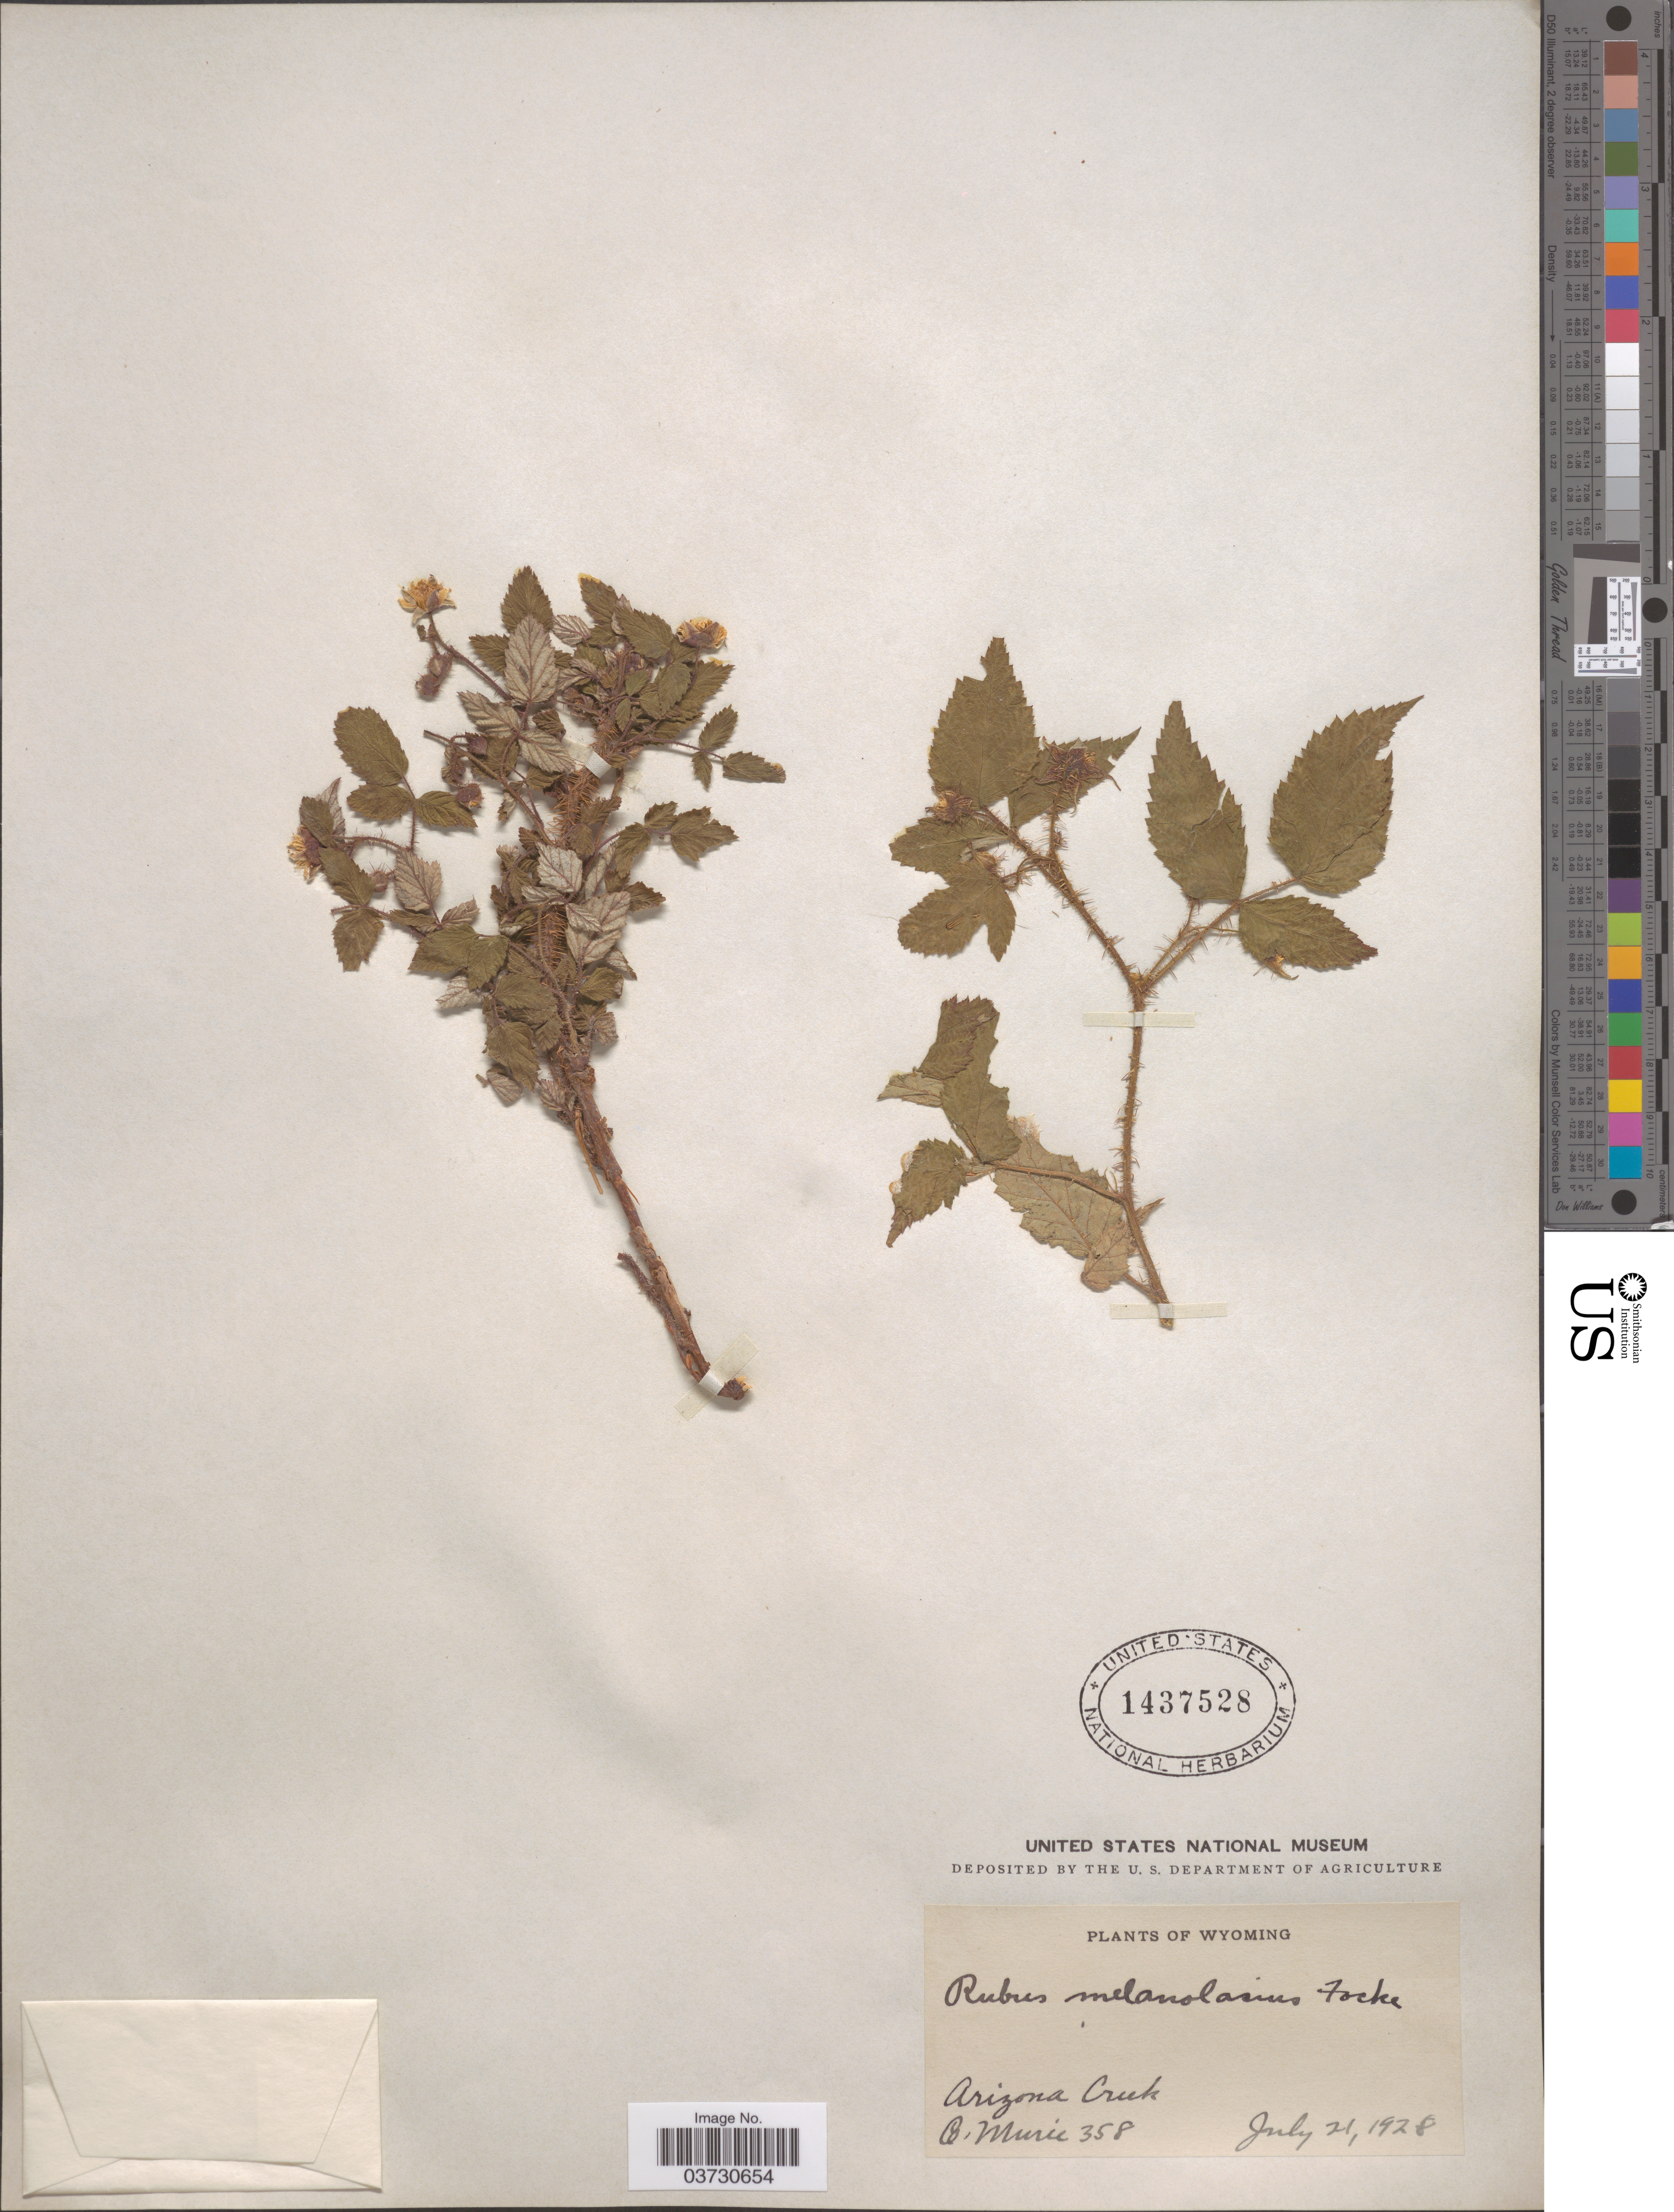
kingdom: Plantae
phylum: Tracheophyta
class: Magnoliopsida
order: Rosales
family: Rosaceae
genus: Rubus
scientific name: Rubus melanolasius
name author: Dieck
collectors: A. Murie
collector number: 358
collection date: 1928-07-21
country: United States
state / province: Wyoming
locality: Arizona Creek.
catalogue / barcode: US 1437528